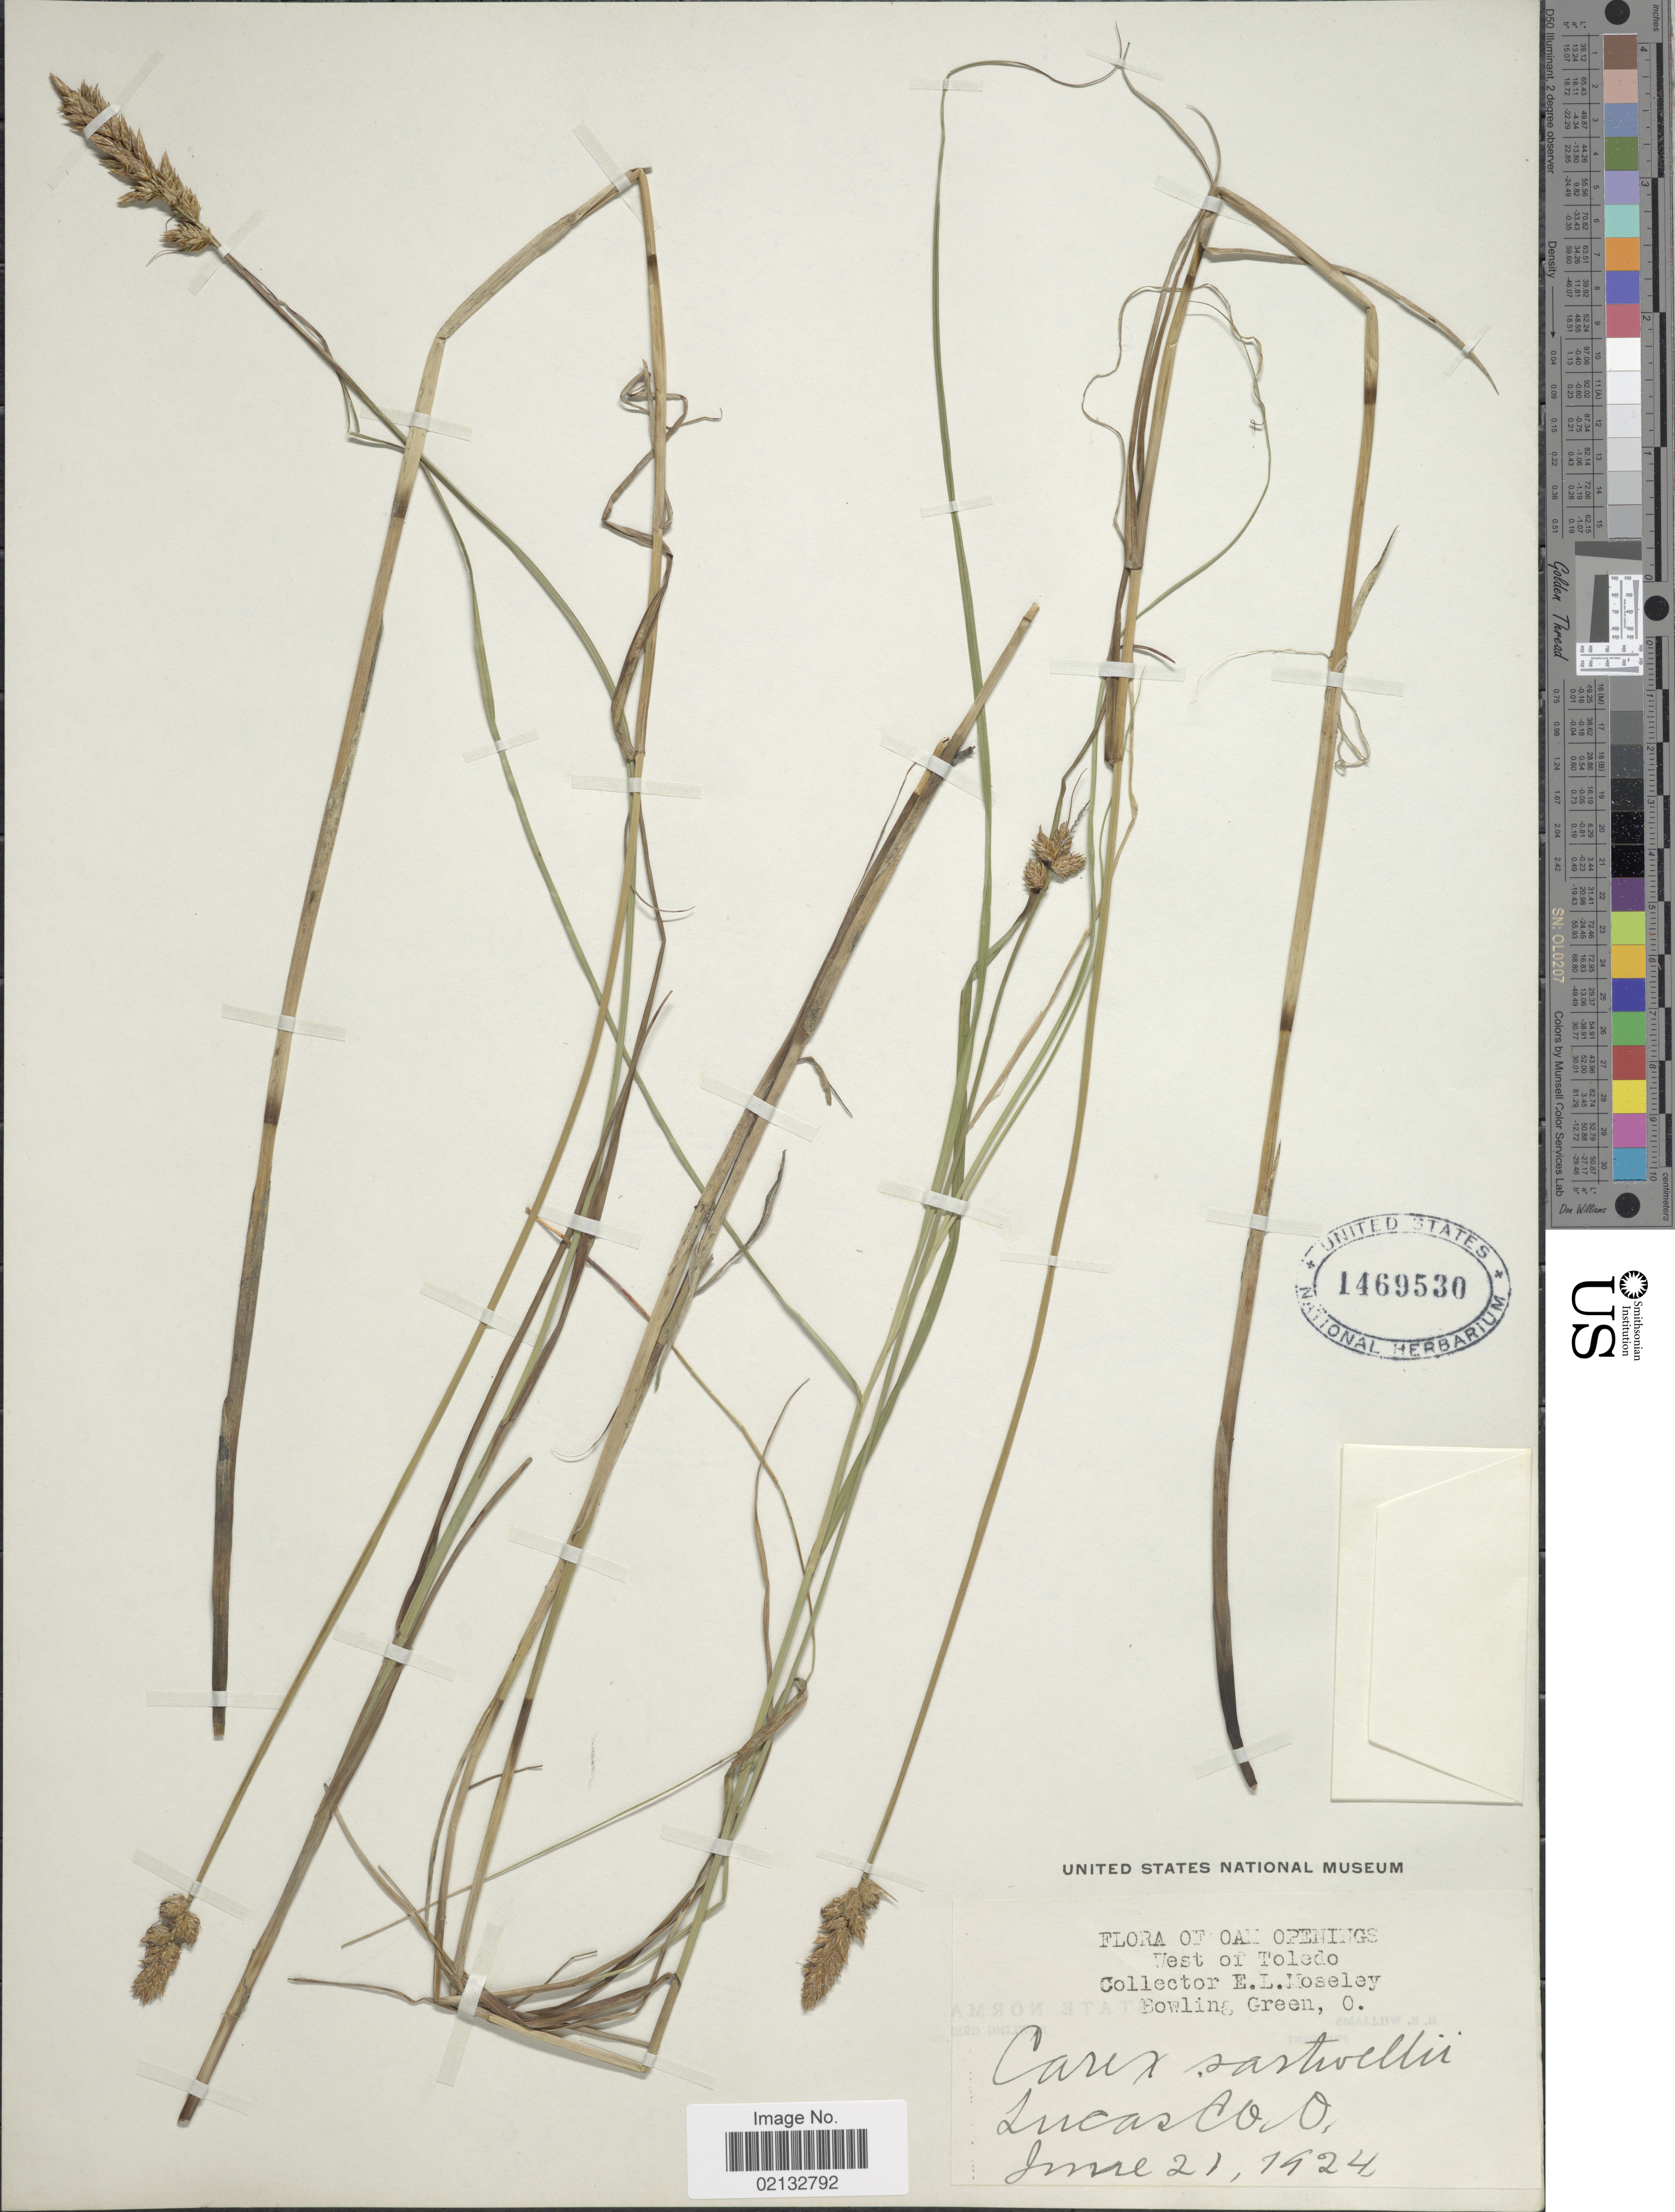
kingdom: Plantae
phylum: Tracheophyta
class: Liliopsida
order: Poales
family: Cyperaceae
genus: Carex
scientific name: Carex sartwellii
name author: Dewey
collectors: E. Moseley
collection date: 1924-06-21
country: United States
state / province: Ohio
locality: Oak Openings. West of Toledo. Lucas Co.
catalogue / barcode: US 1469530